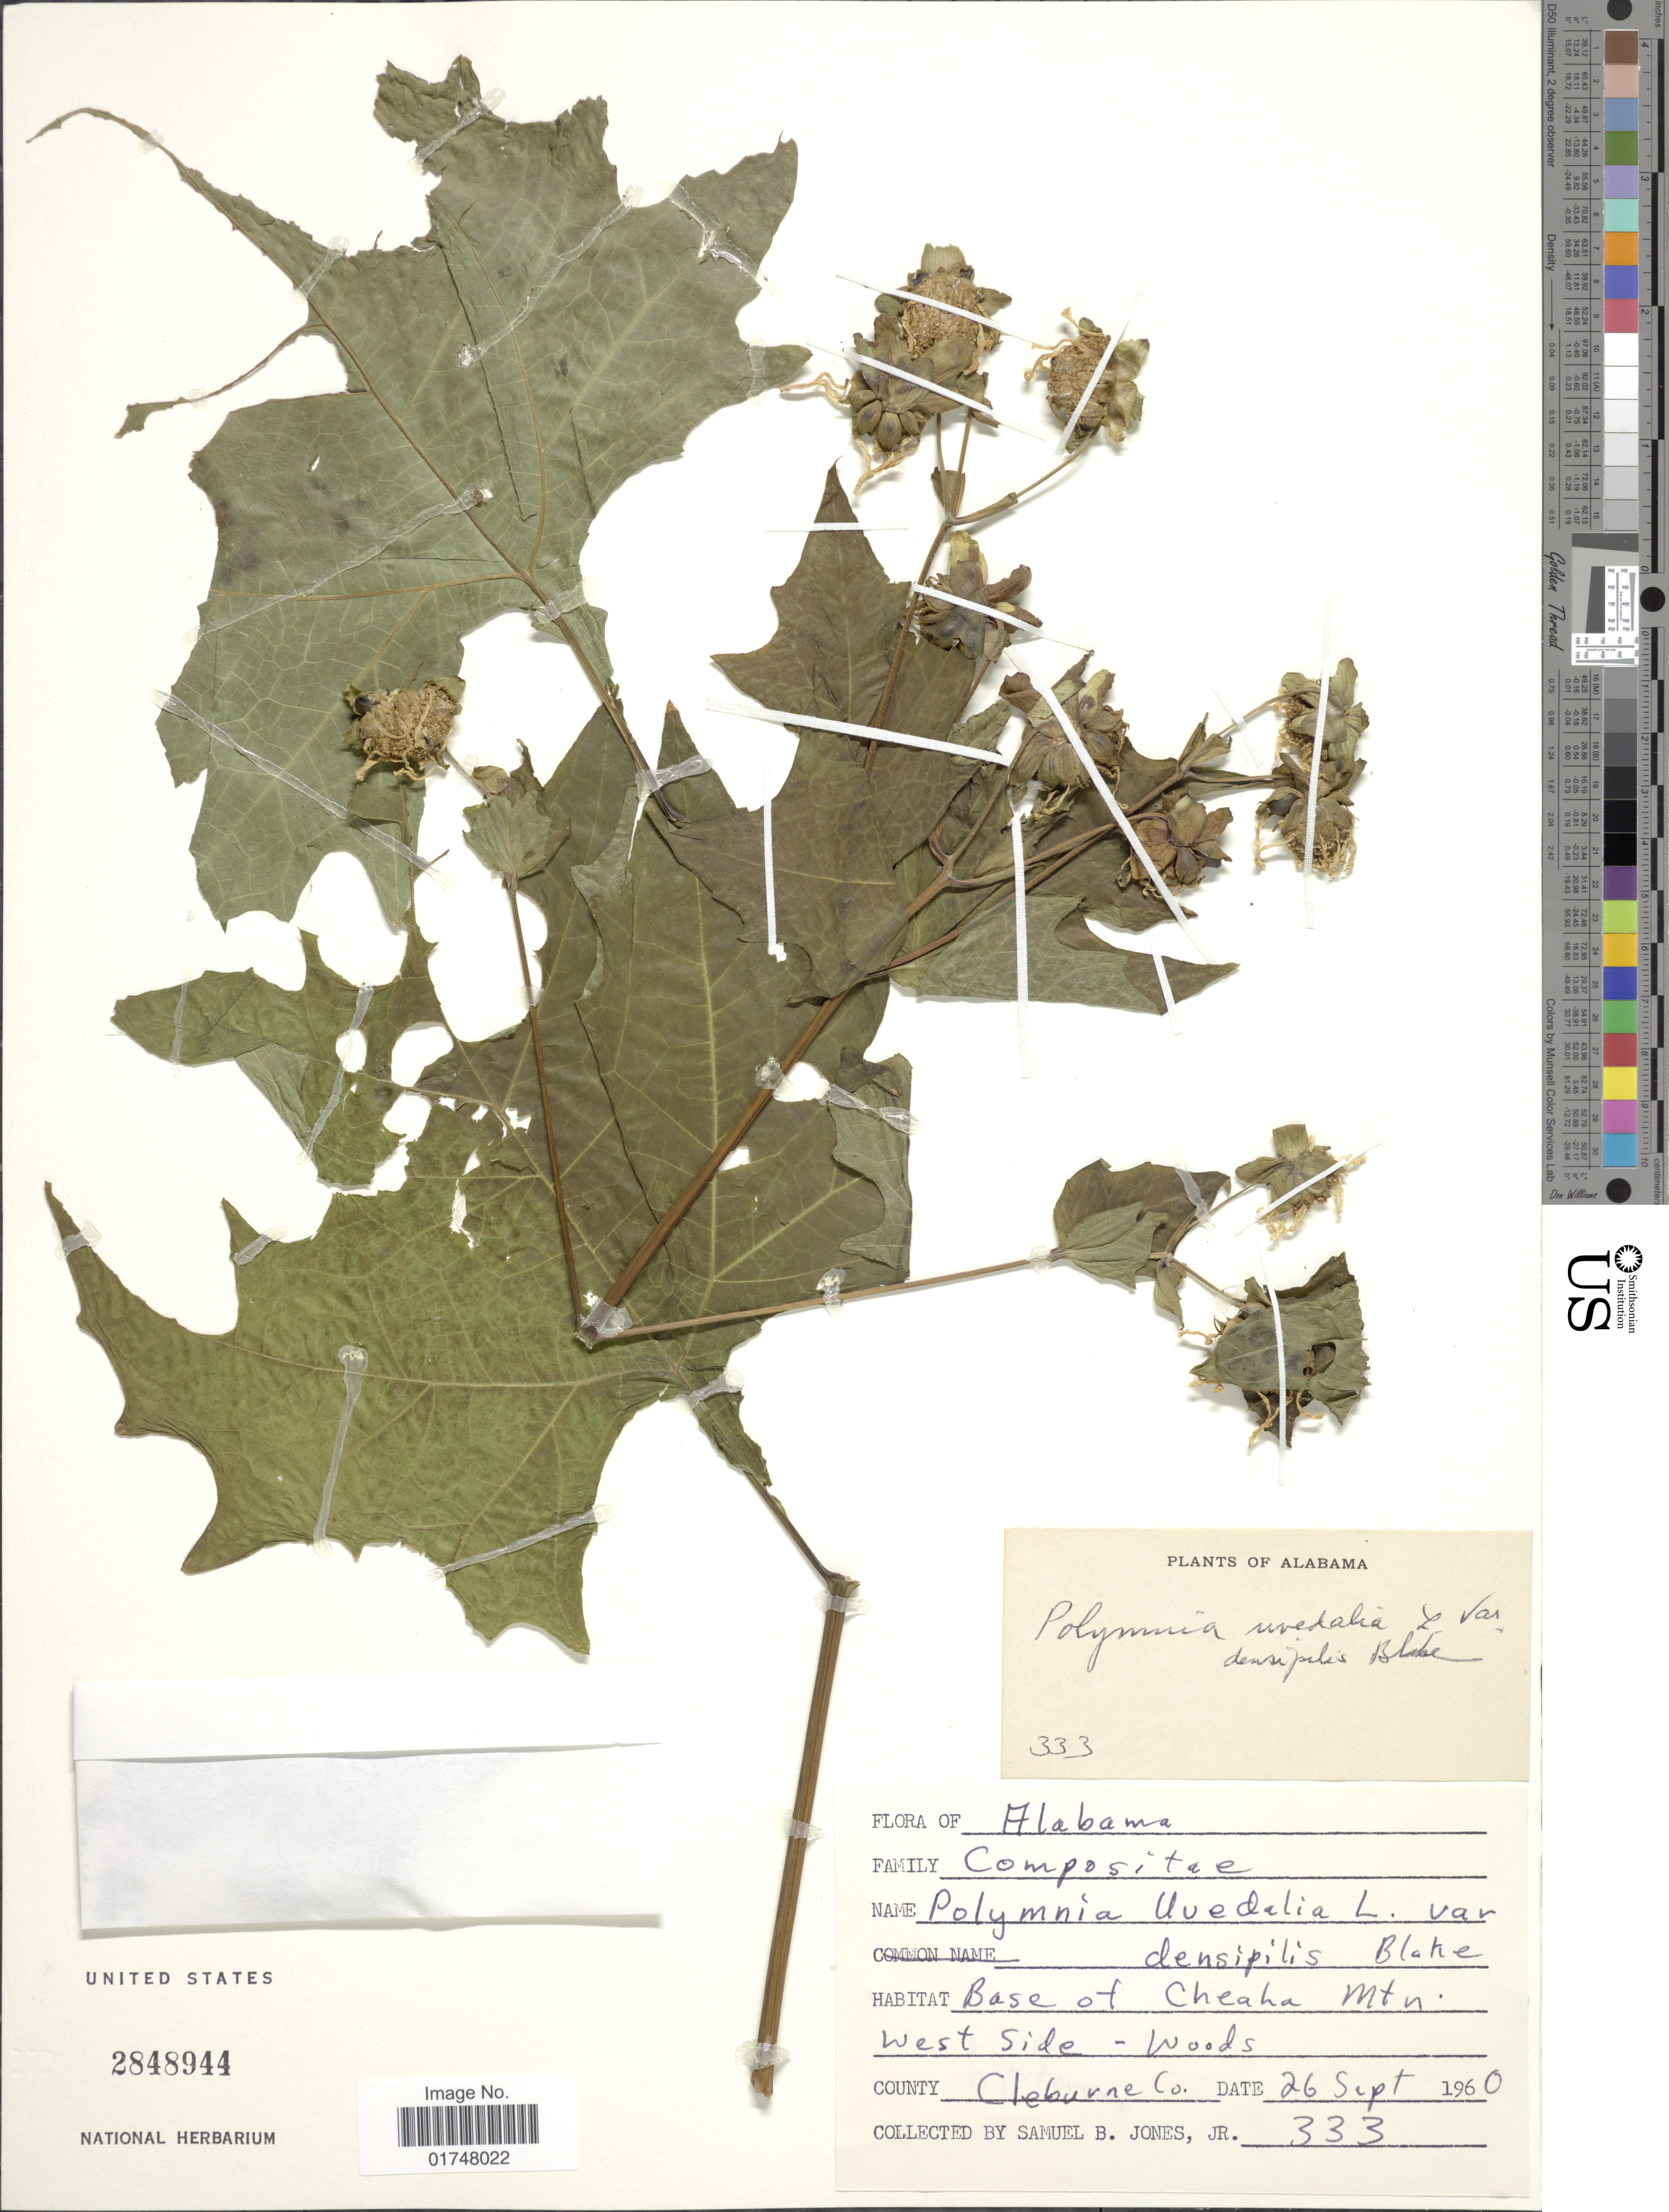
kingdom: Plantae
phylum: Tracheophyta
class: Magnoliopsida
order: Asterales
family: Asteraceae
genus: Smallanthus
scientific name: Smallanthus uvedalia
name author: (L.) Mack. ex Mack.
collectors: S. B. Jones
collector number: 333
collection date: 1960-09-26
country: United States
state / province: Alabama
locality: Cleburne Co: Base of Cheaha Mtn.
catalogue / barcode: US 2848944